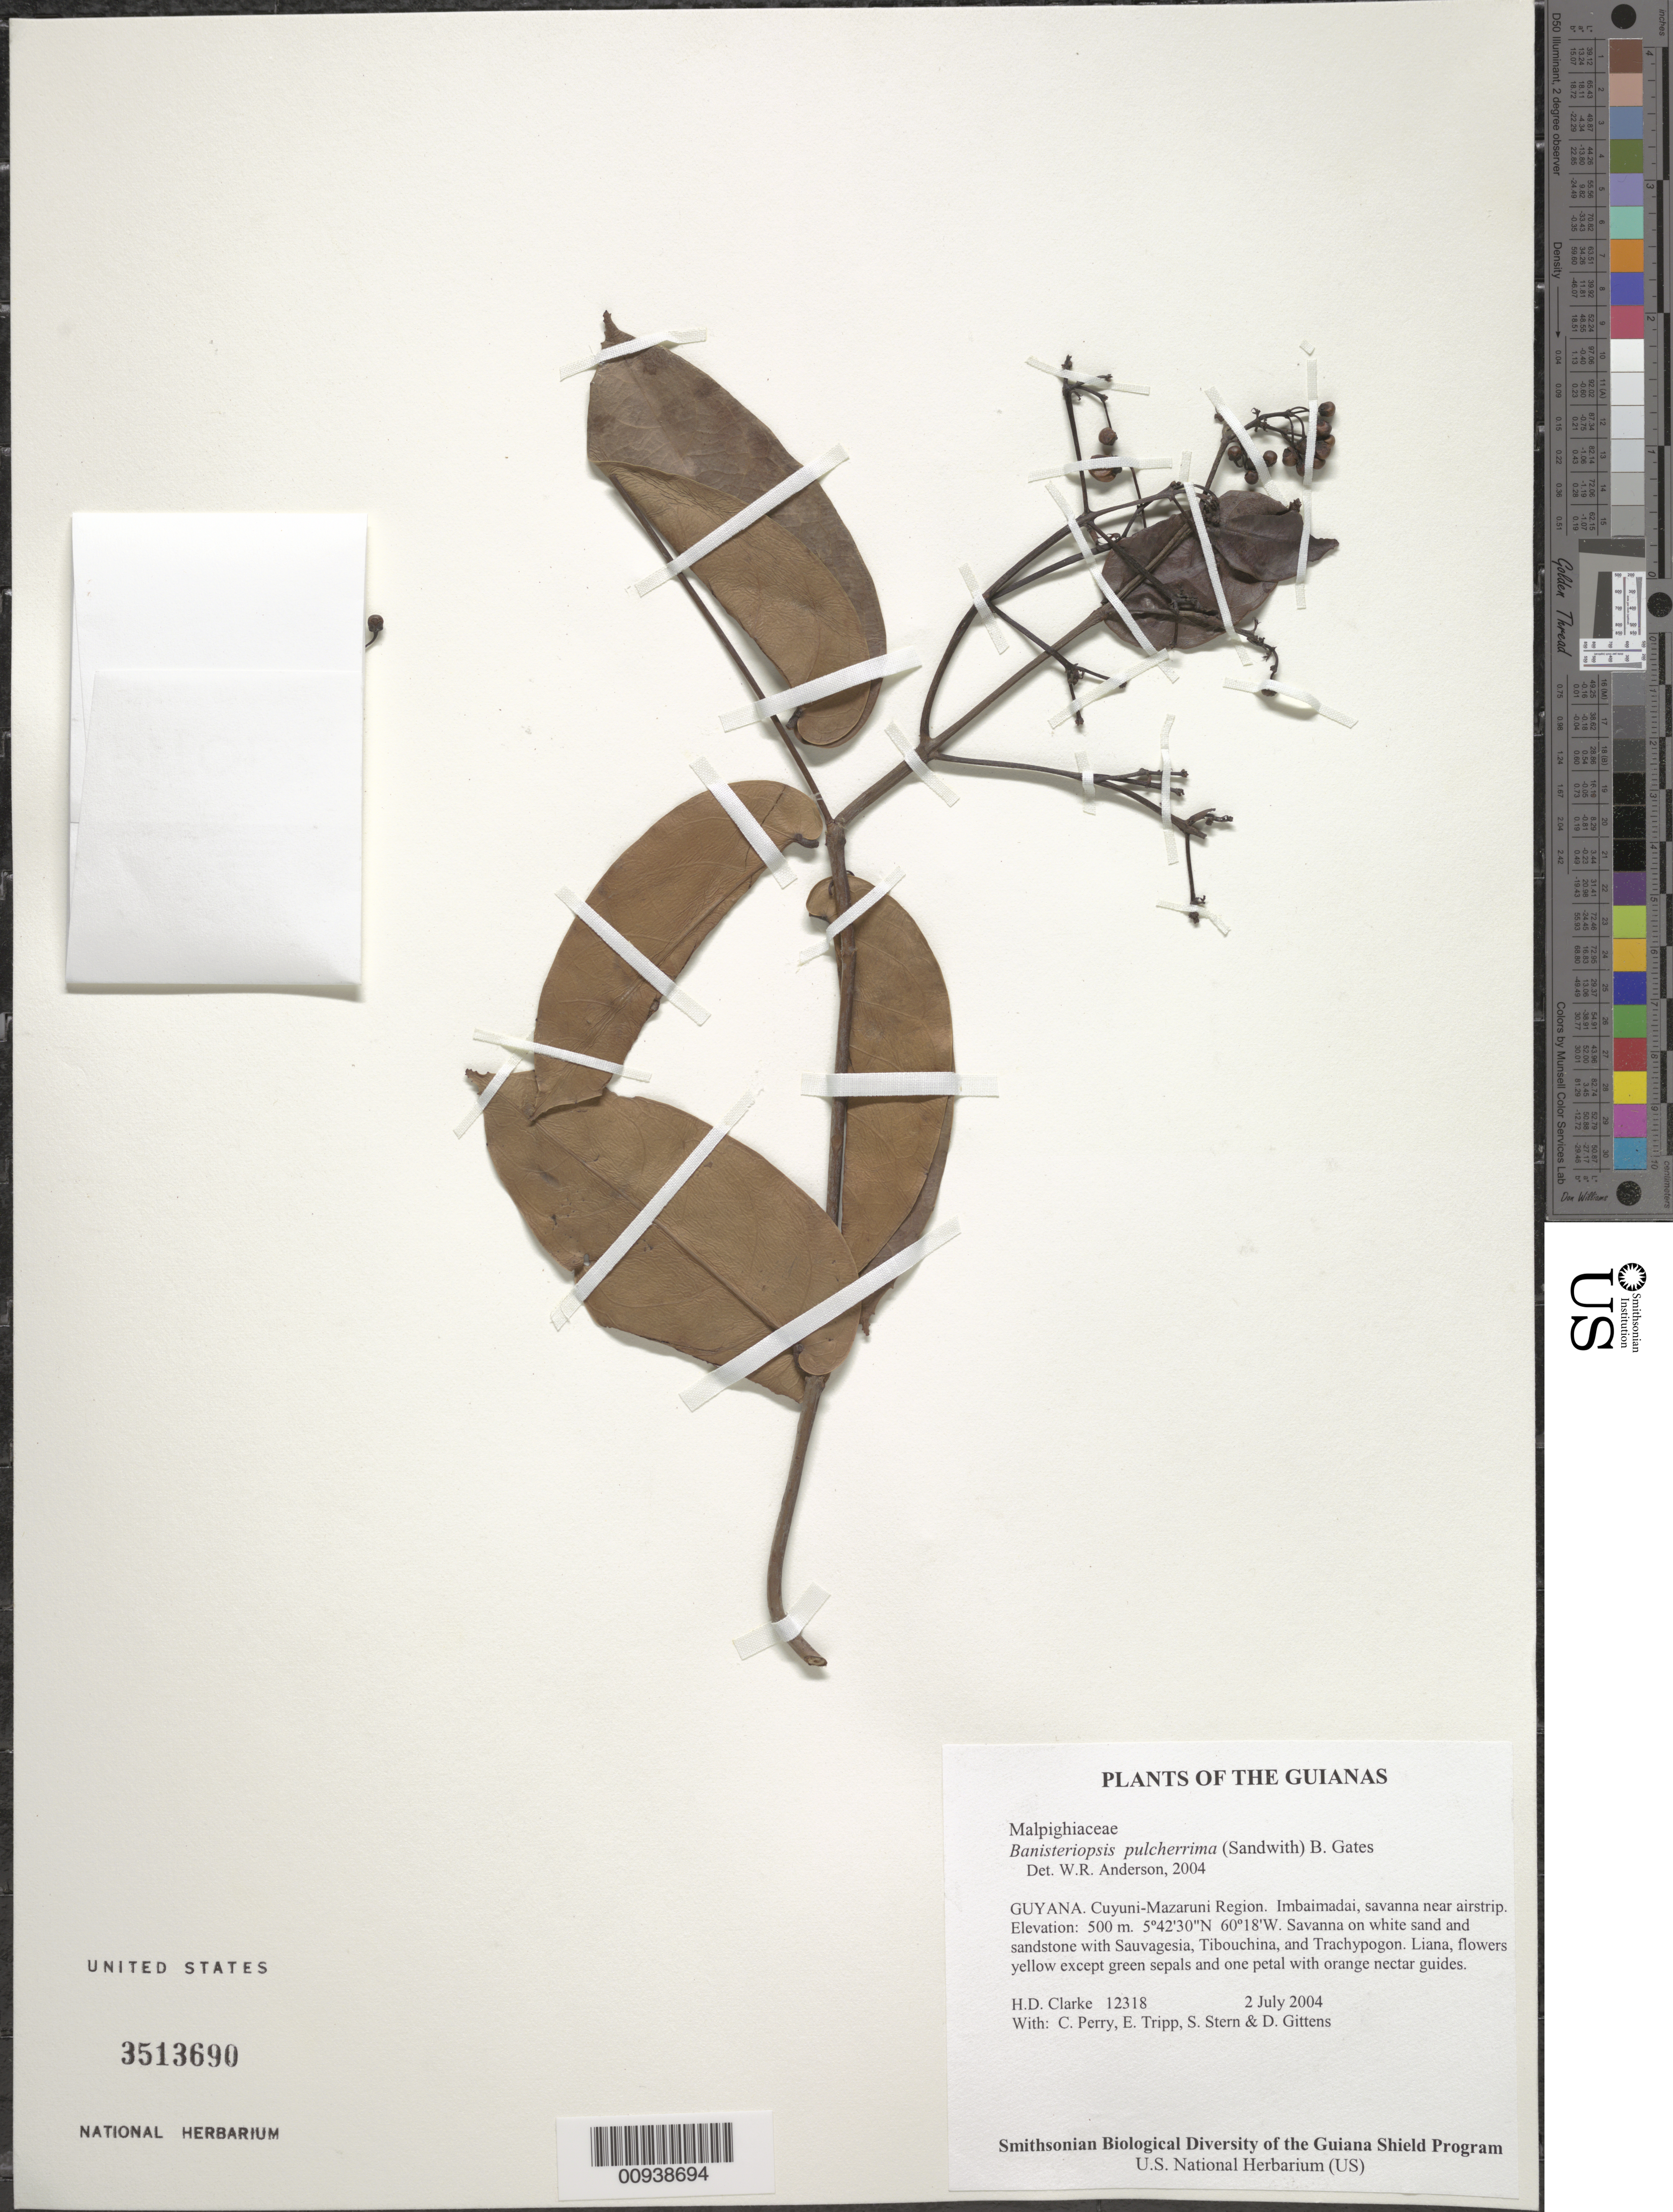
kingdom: Plantae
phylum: Tracheophyta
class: Magnoliopsida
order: Malpighiales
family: Malpighiaceae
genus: Banisteriopsis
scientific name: Banisteriopsis pulcherrima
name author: (Sandwith) B. Gates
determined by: Anderson, W. R., (MICH), University of Michigan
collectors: H. D. Clarke, C. Perry, E. Tripp, S. R. Stern & D. Gittens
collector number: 12318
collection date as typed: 2 July 2004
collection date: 2004-07-02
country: Guyana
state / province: Cuyuni-Mazaruni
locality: Imbaimadai, savanna near airstrip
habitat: Savanna on white sand and sandstone with Sauvagesia, Tibouchina, and Trachypogon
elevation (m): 500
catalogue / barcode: US 3513690